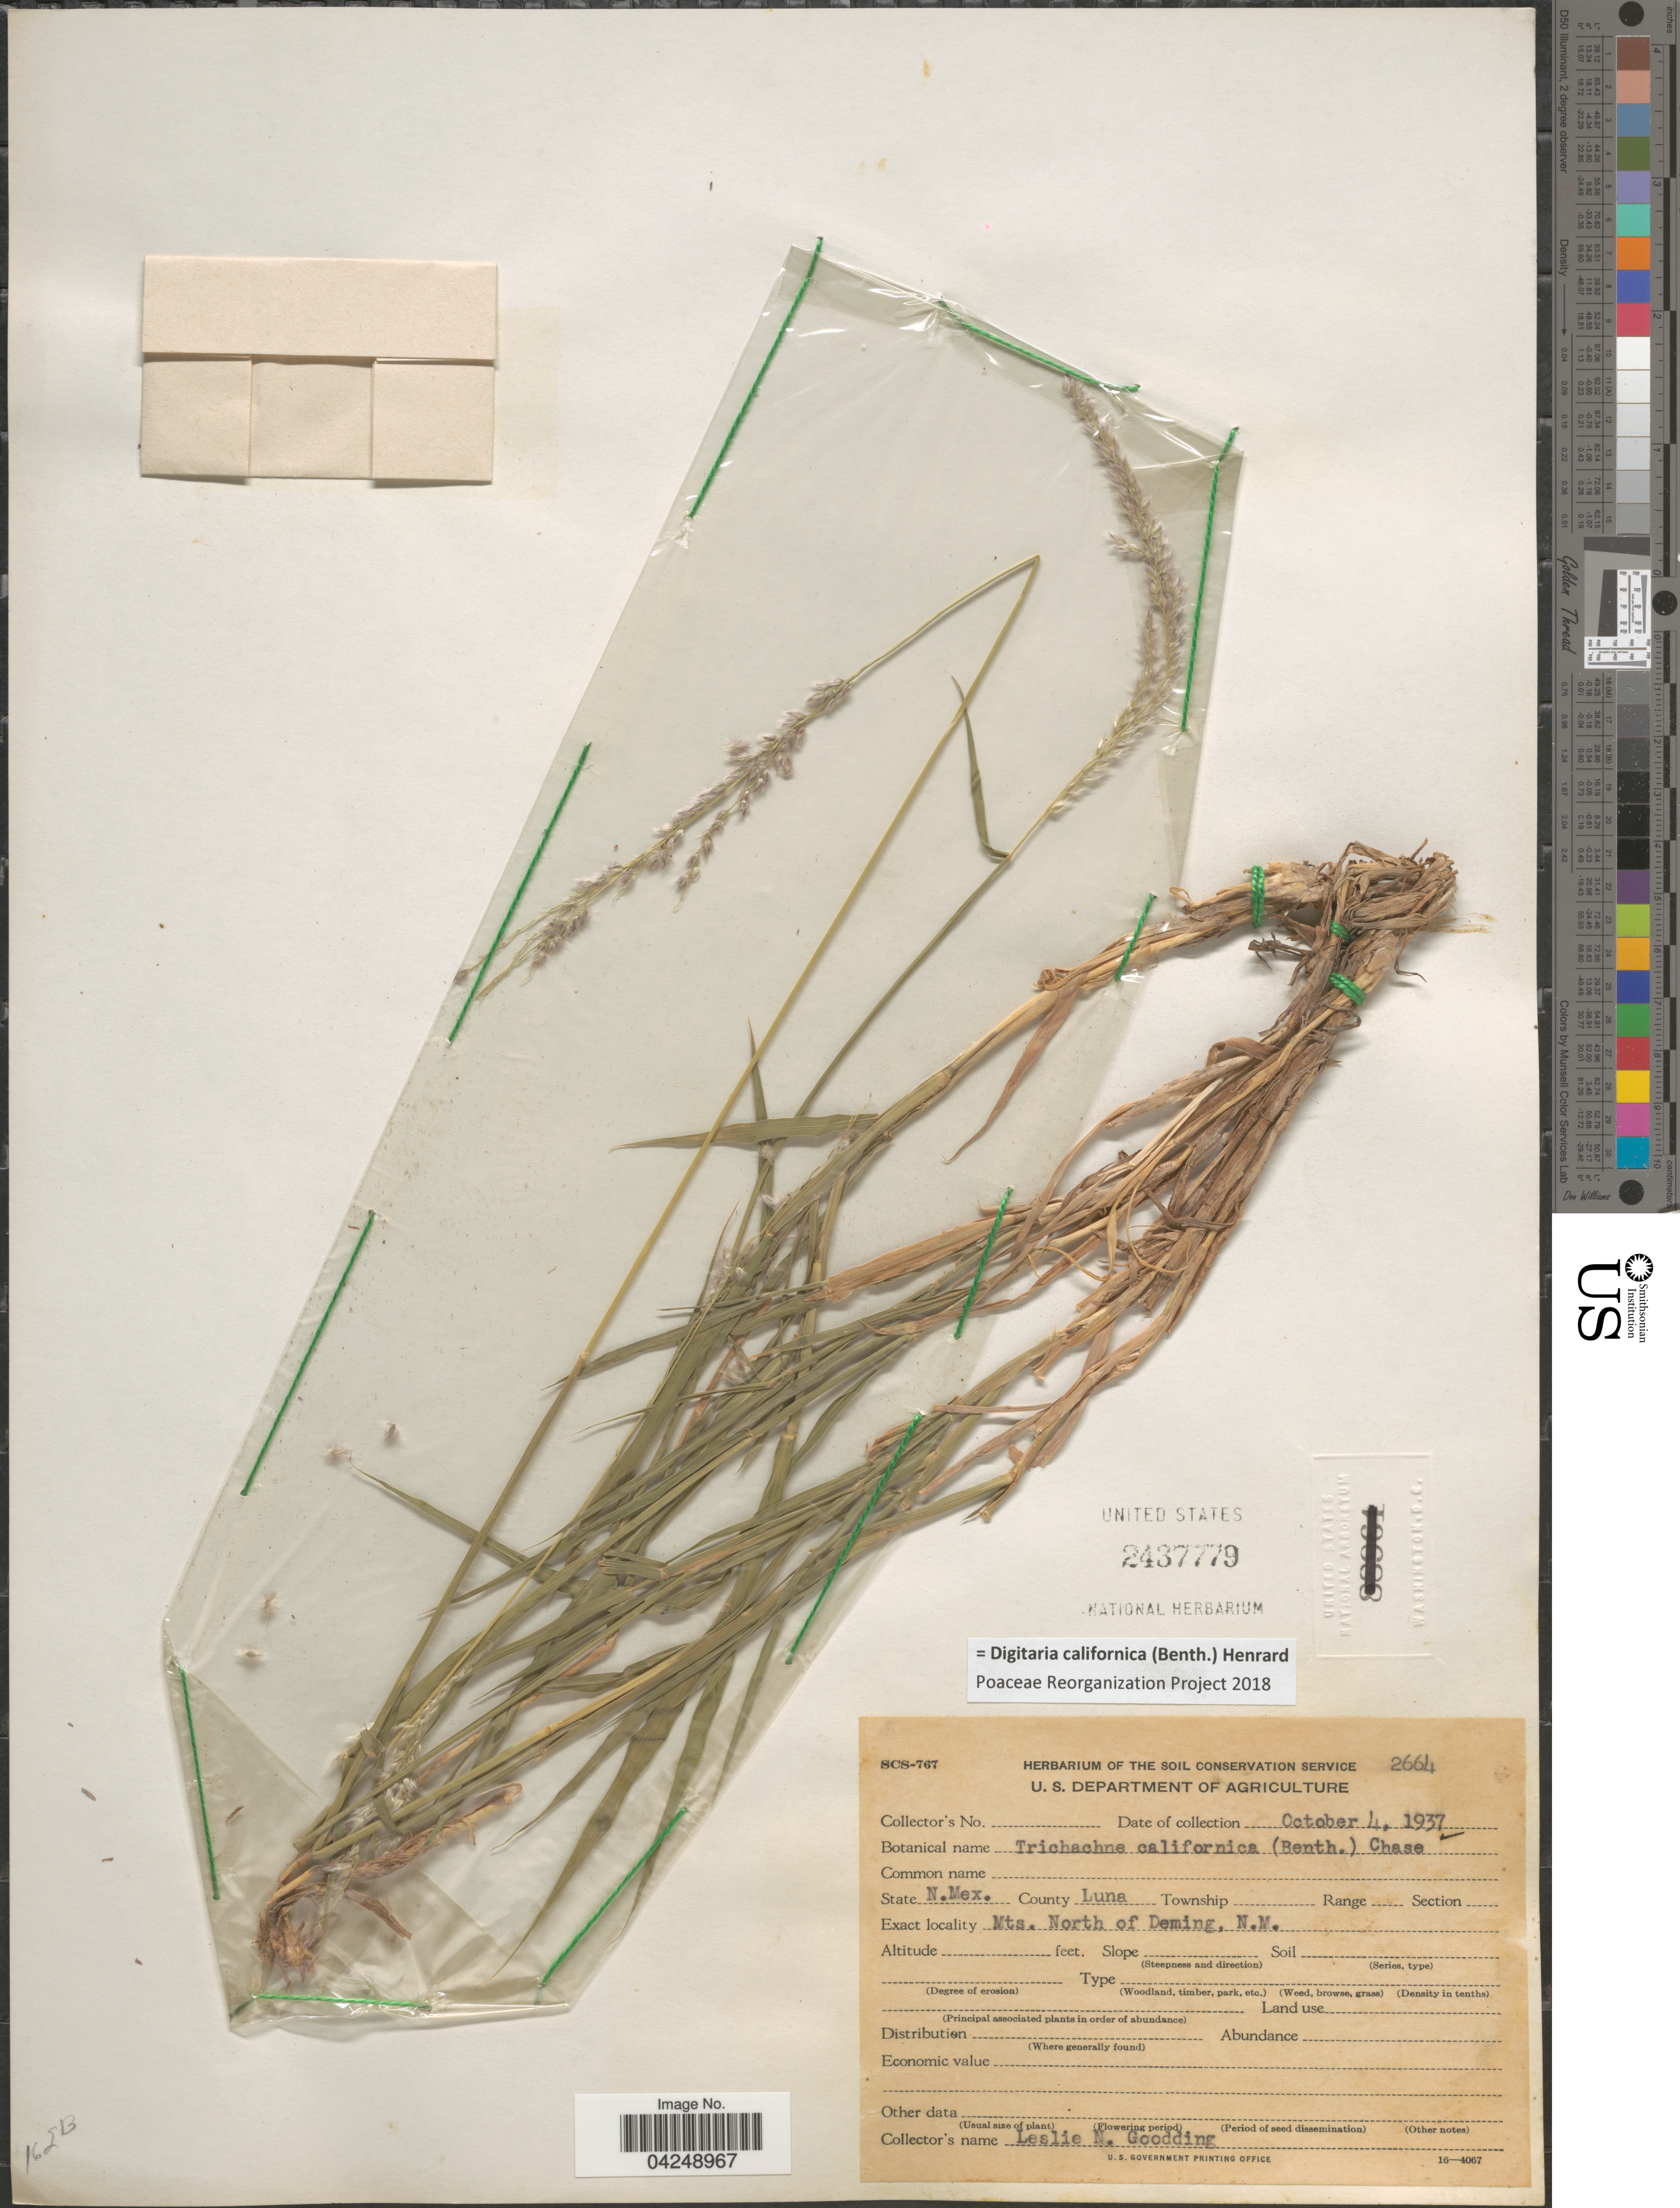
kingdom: Plantae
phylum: Tracheophyta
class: Liliopsida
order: Poales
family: Poaceae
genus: Digitaria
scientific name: Digitaria californica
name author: (Benth.) Henr.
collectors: L. N. Goodding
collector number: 2664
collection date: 1937-10-04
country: United States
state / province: New Mexico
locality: County Luna. Mts. North of Deming.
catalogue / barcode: US 2437779